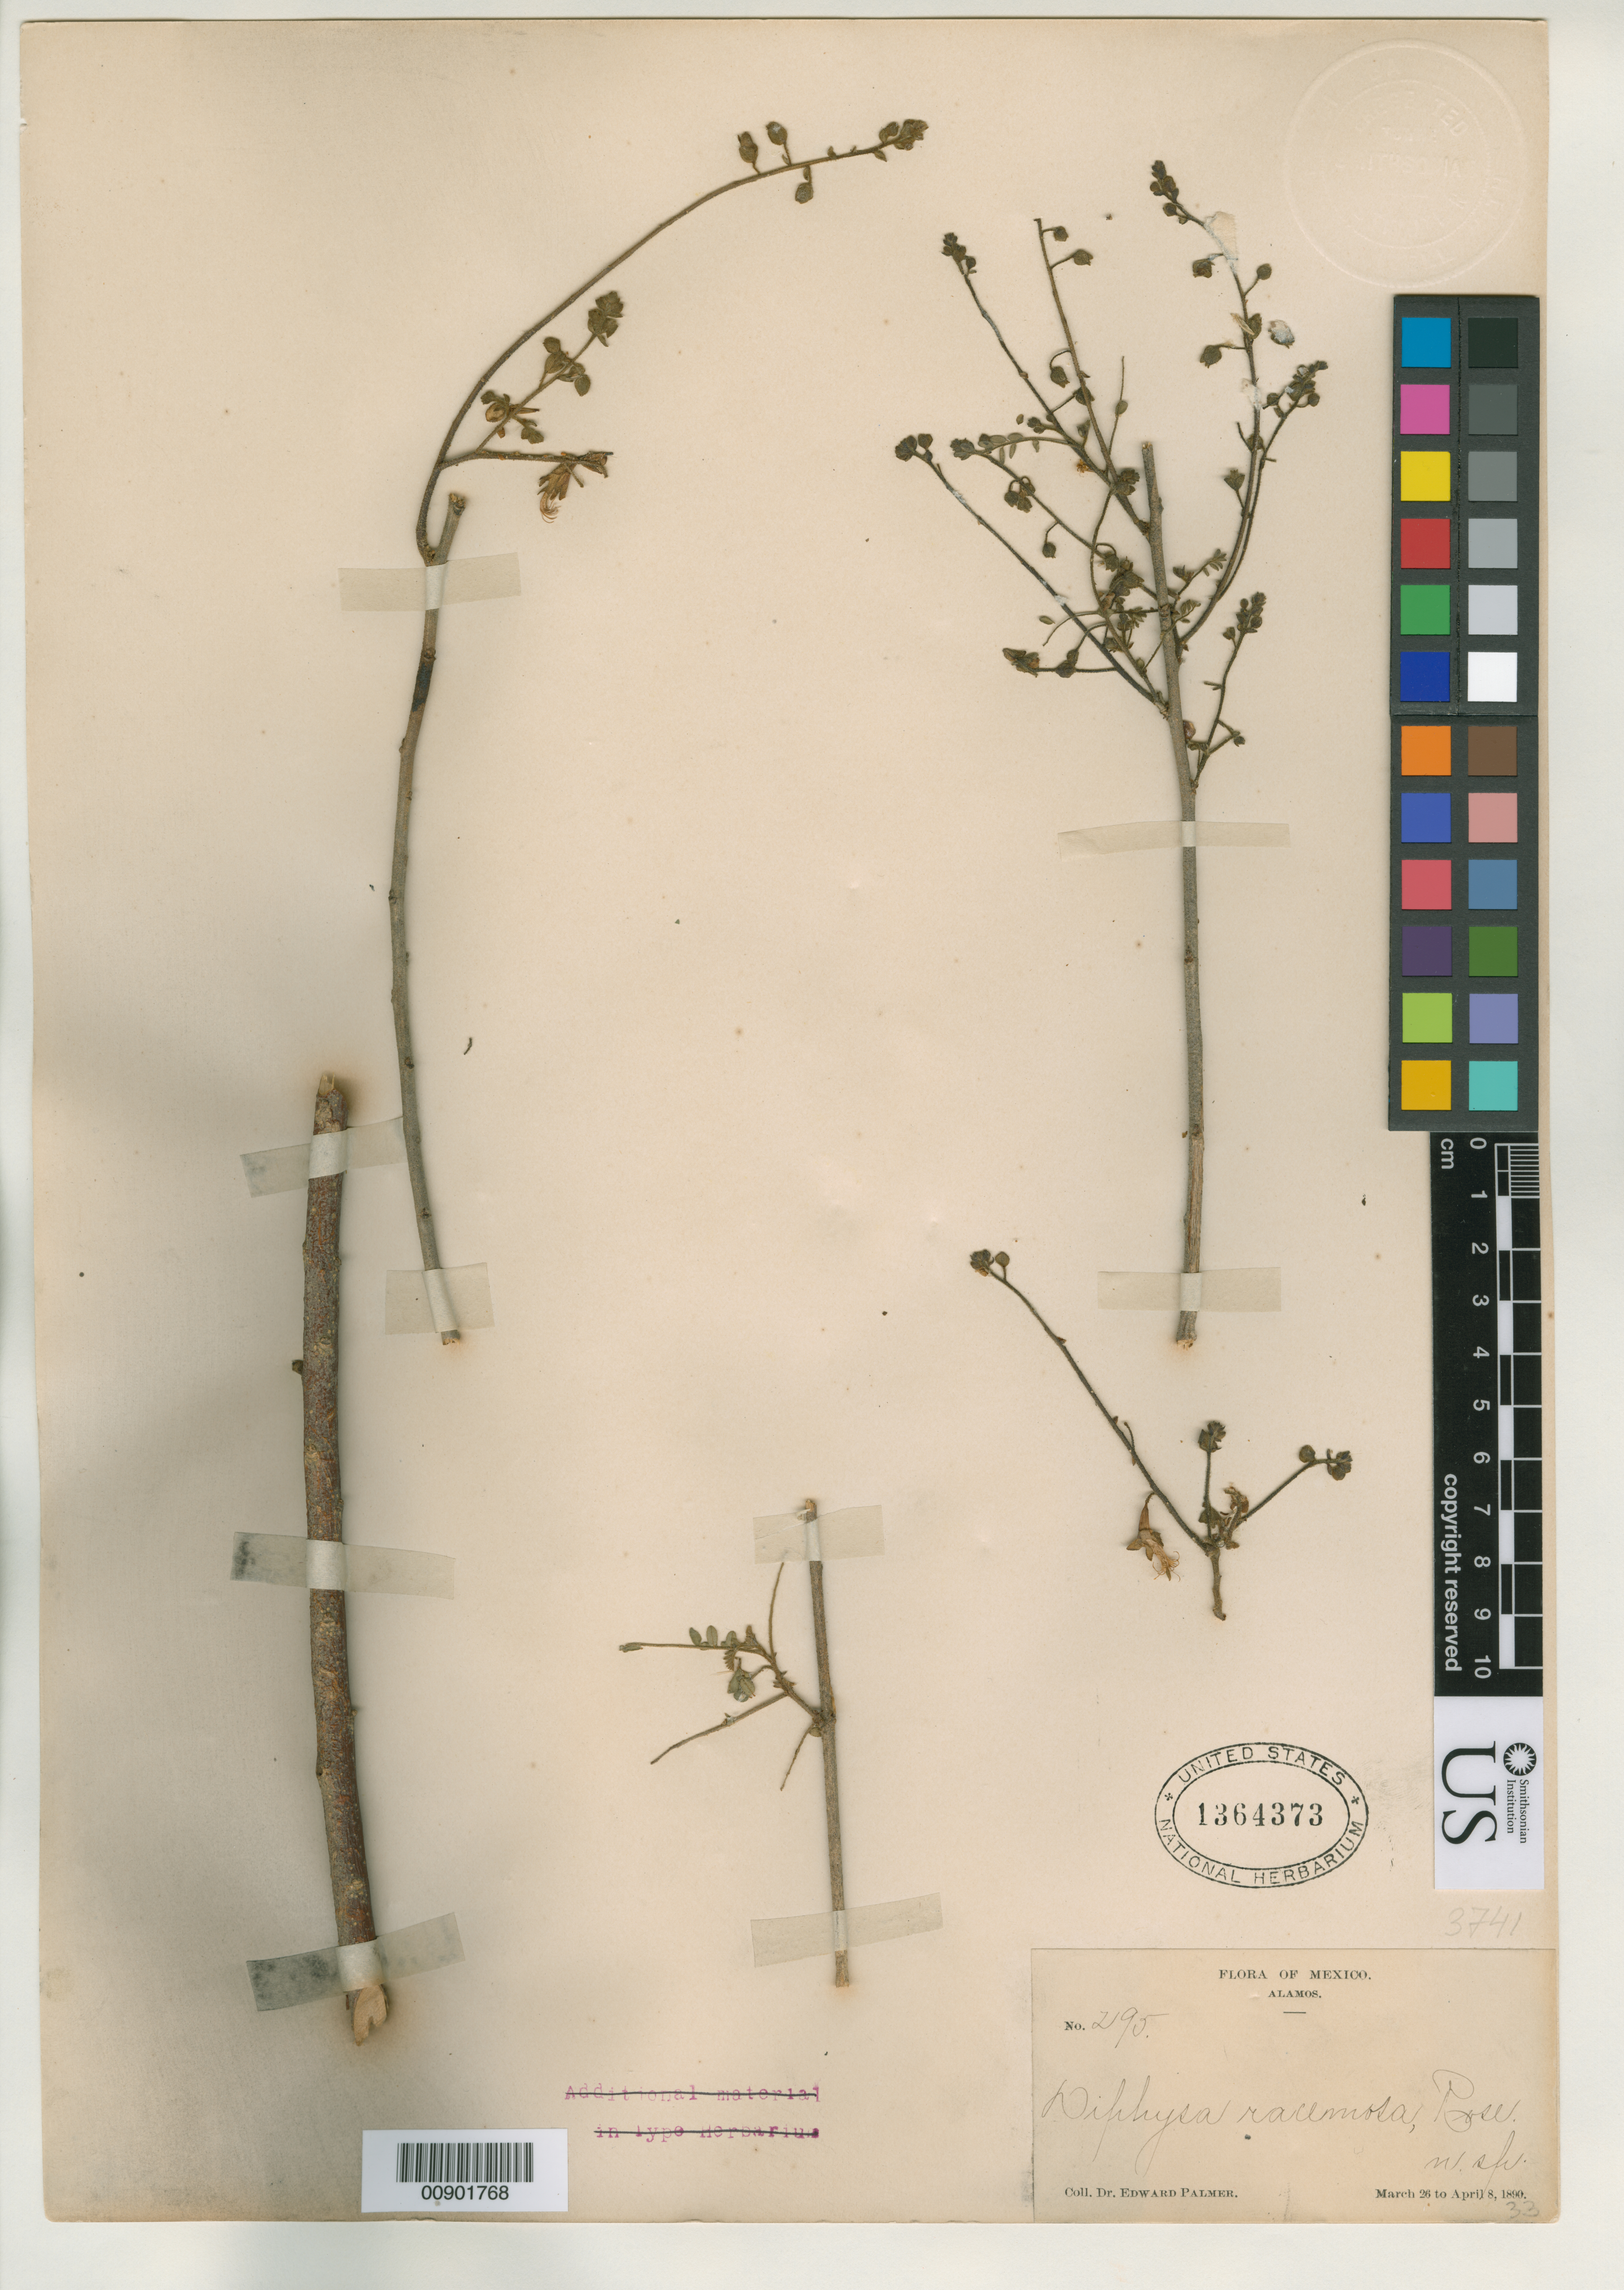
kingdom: Plantae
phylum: Tracheophyta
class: Magnoliopsida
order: Fabales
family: Fabaceae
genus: Diphysa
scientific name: Diphysa racemosa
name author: Rose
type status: Type Collection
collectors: E. Palmer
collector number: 295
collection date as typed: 26 Mar 1890 to 08 Apr 1890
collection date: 1890-03-26/1890-04-08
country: Mexico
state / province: Sonora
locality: Alamos.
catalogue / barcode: US 1364373